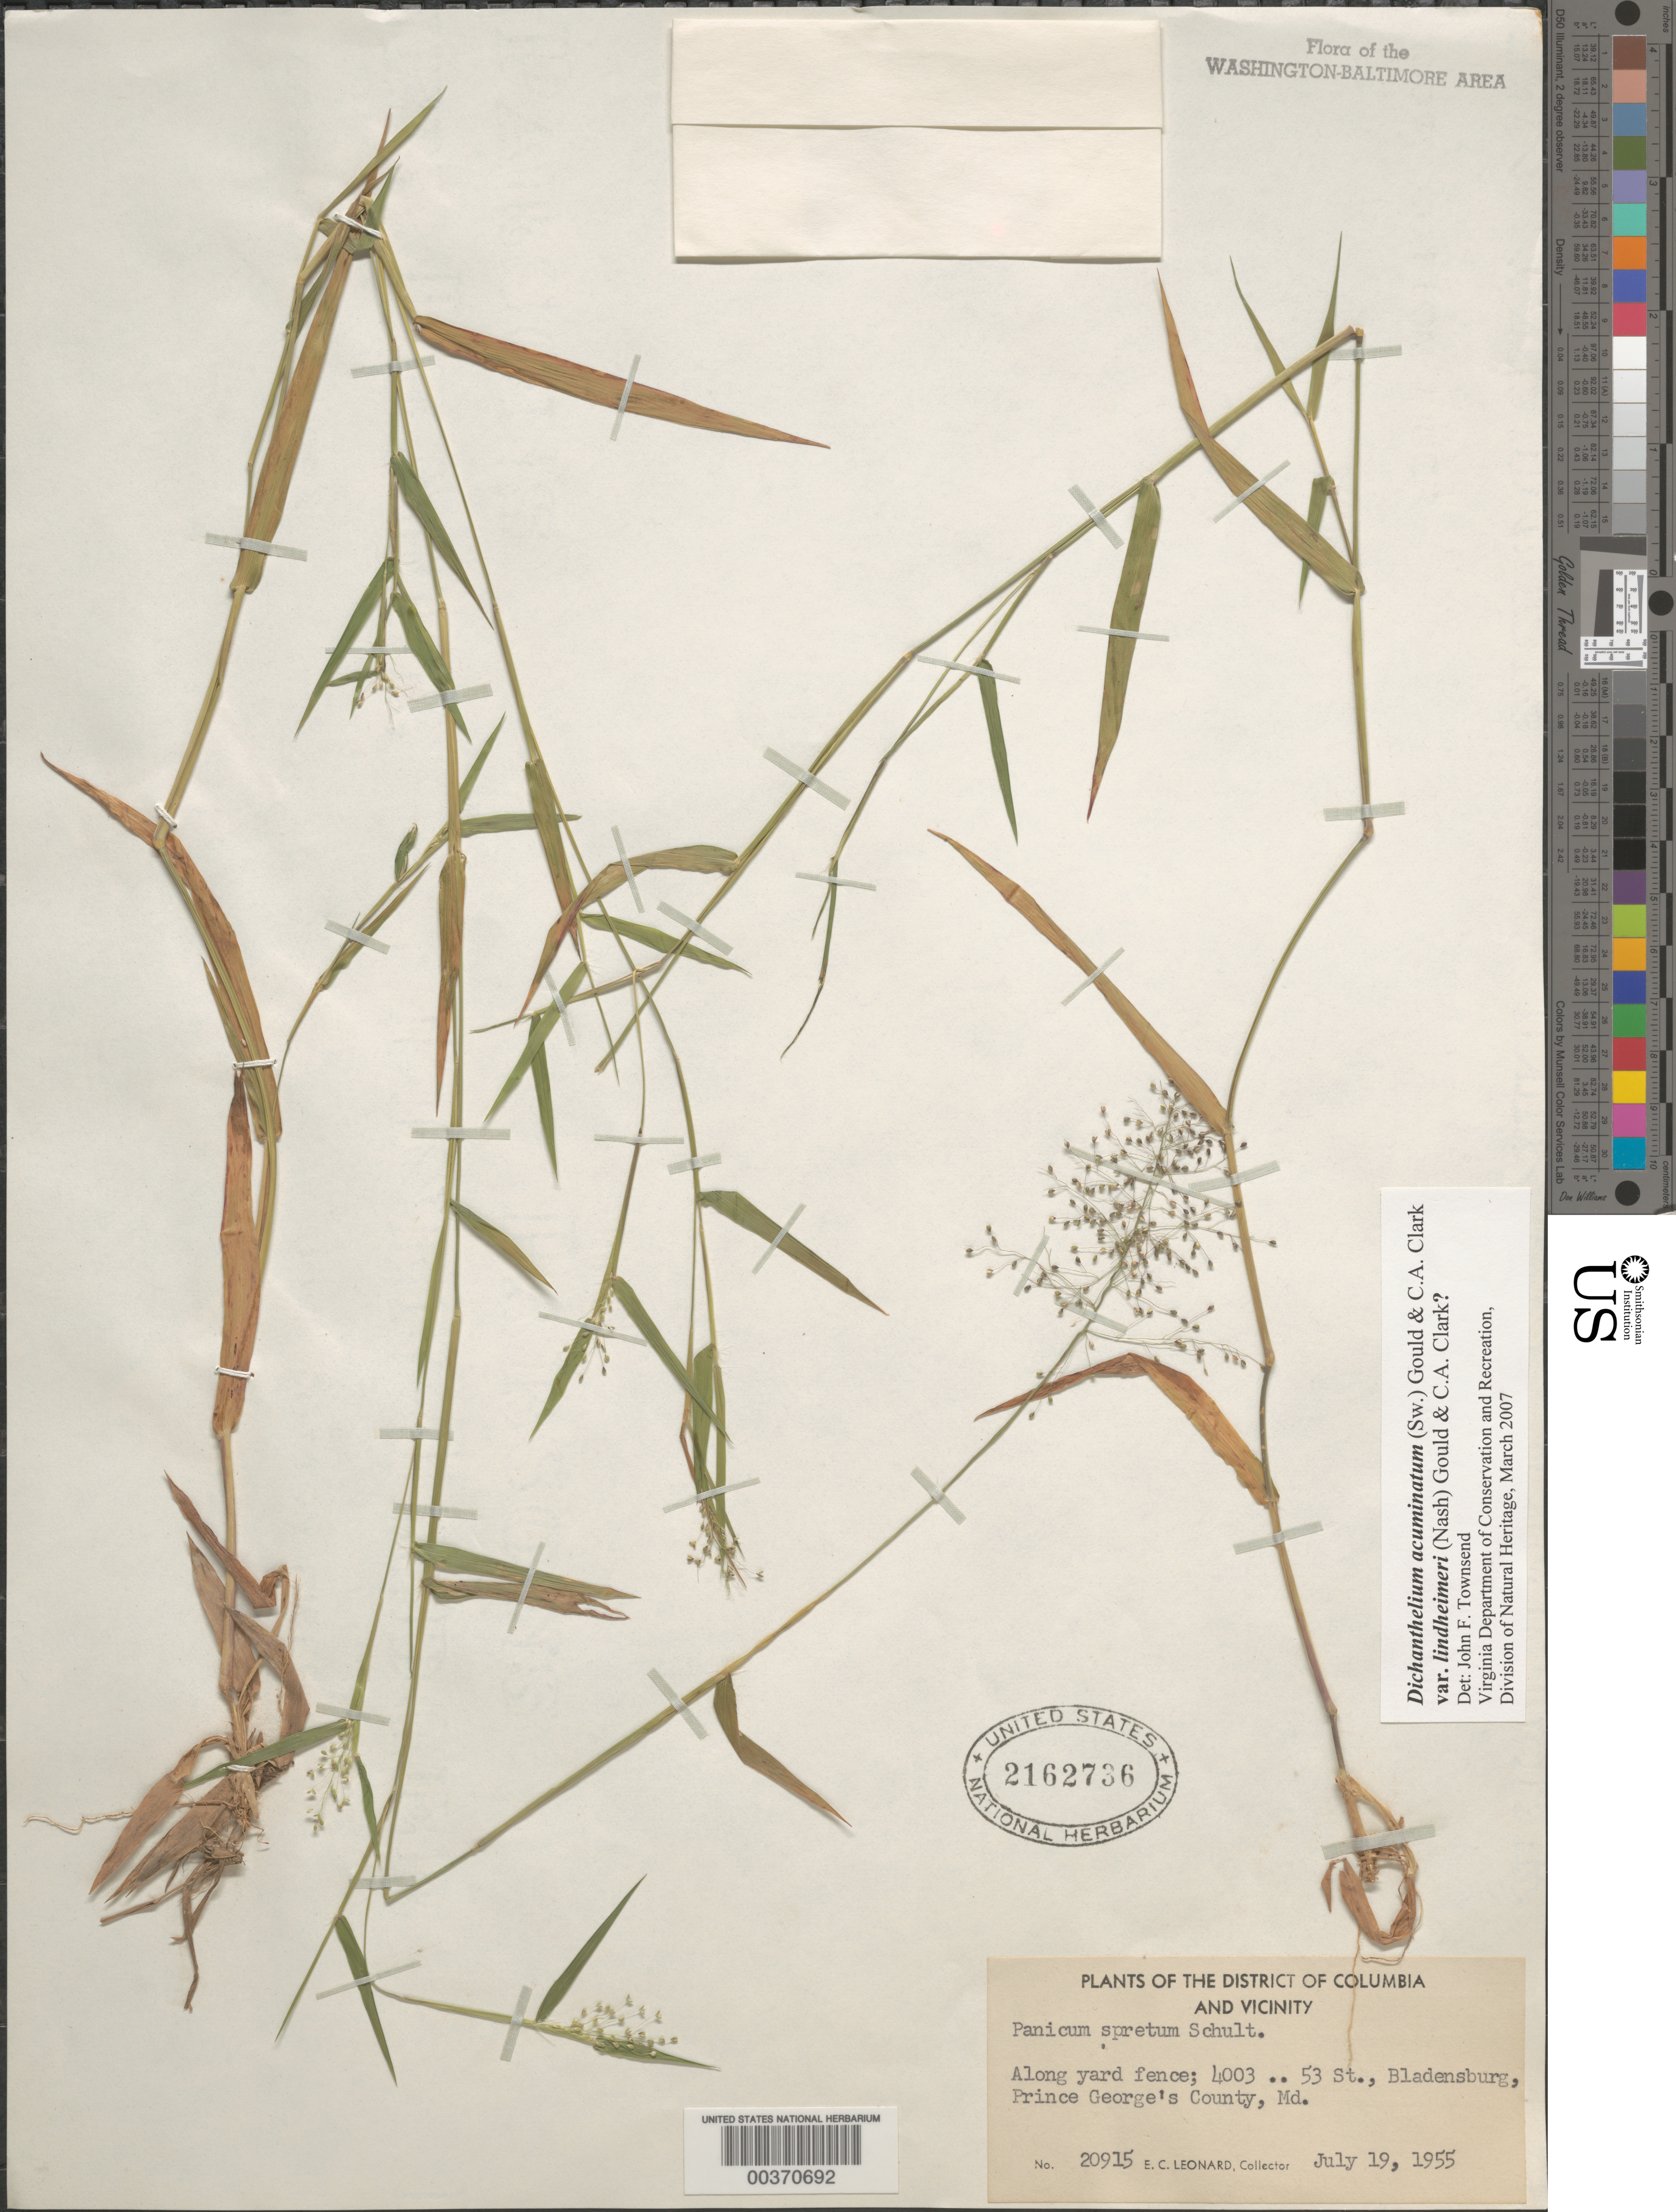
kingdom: Plantae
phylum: Tracheophyta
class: Liliopsida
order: Poales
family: Poaceae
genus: Dichanthelium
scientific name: Dichanthelium acuminatum var. lindheimeri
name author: (Nash) Gould & C.A. Clark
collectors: E. C. Leonard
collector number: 20915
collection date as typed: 19 Jul 1955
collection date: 1955-07-19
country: United States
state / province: Maryland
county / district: Prince George's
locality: Bladensburg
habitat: Along yard fence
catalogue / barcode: US 2162736